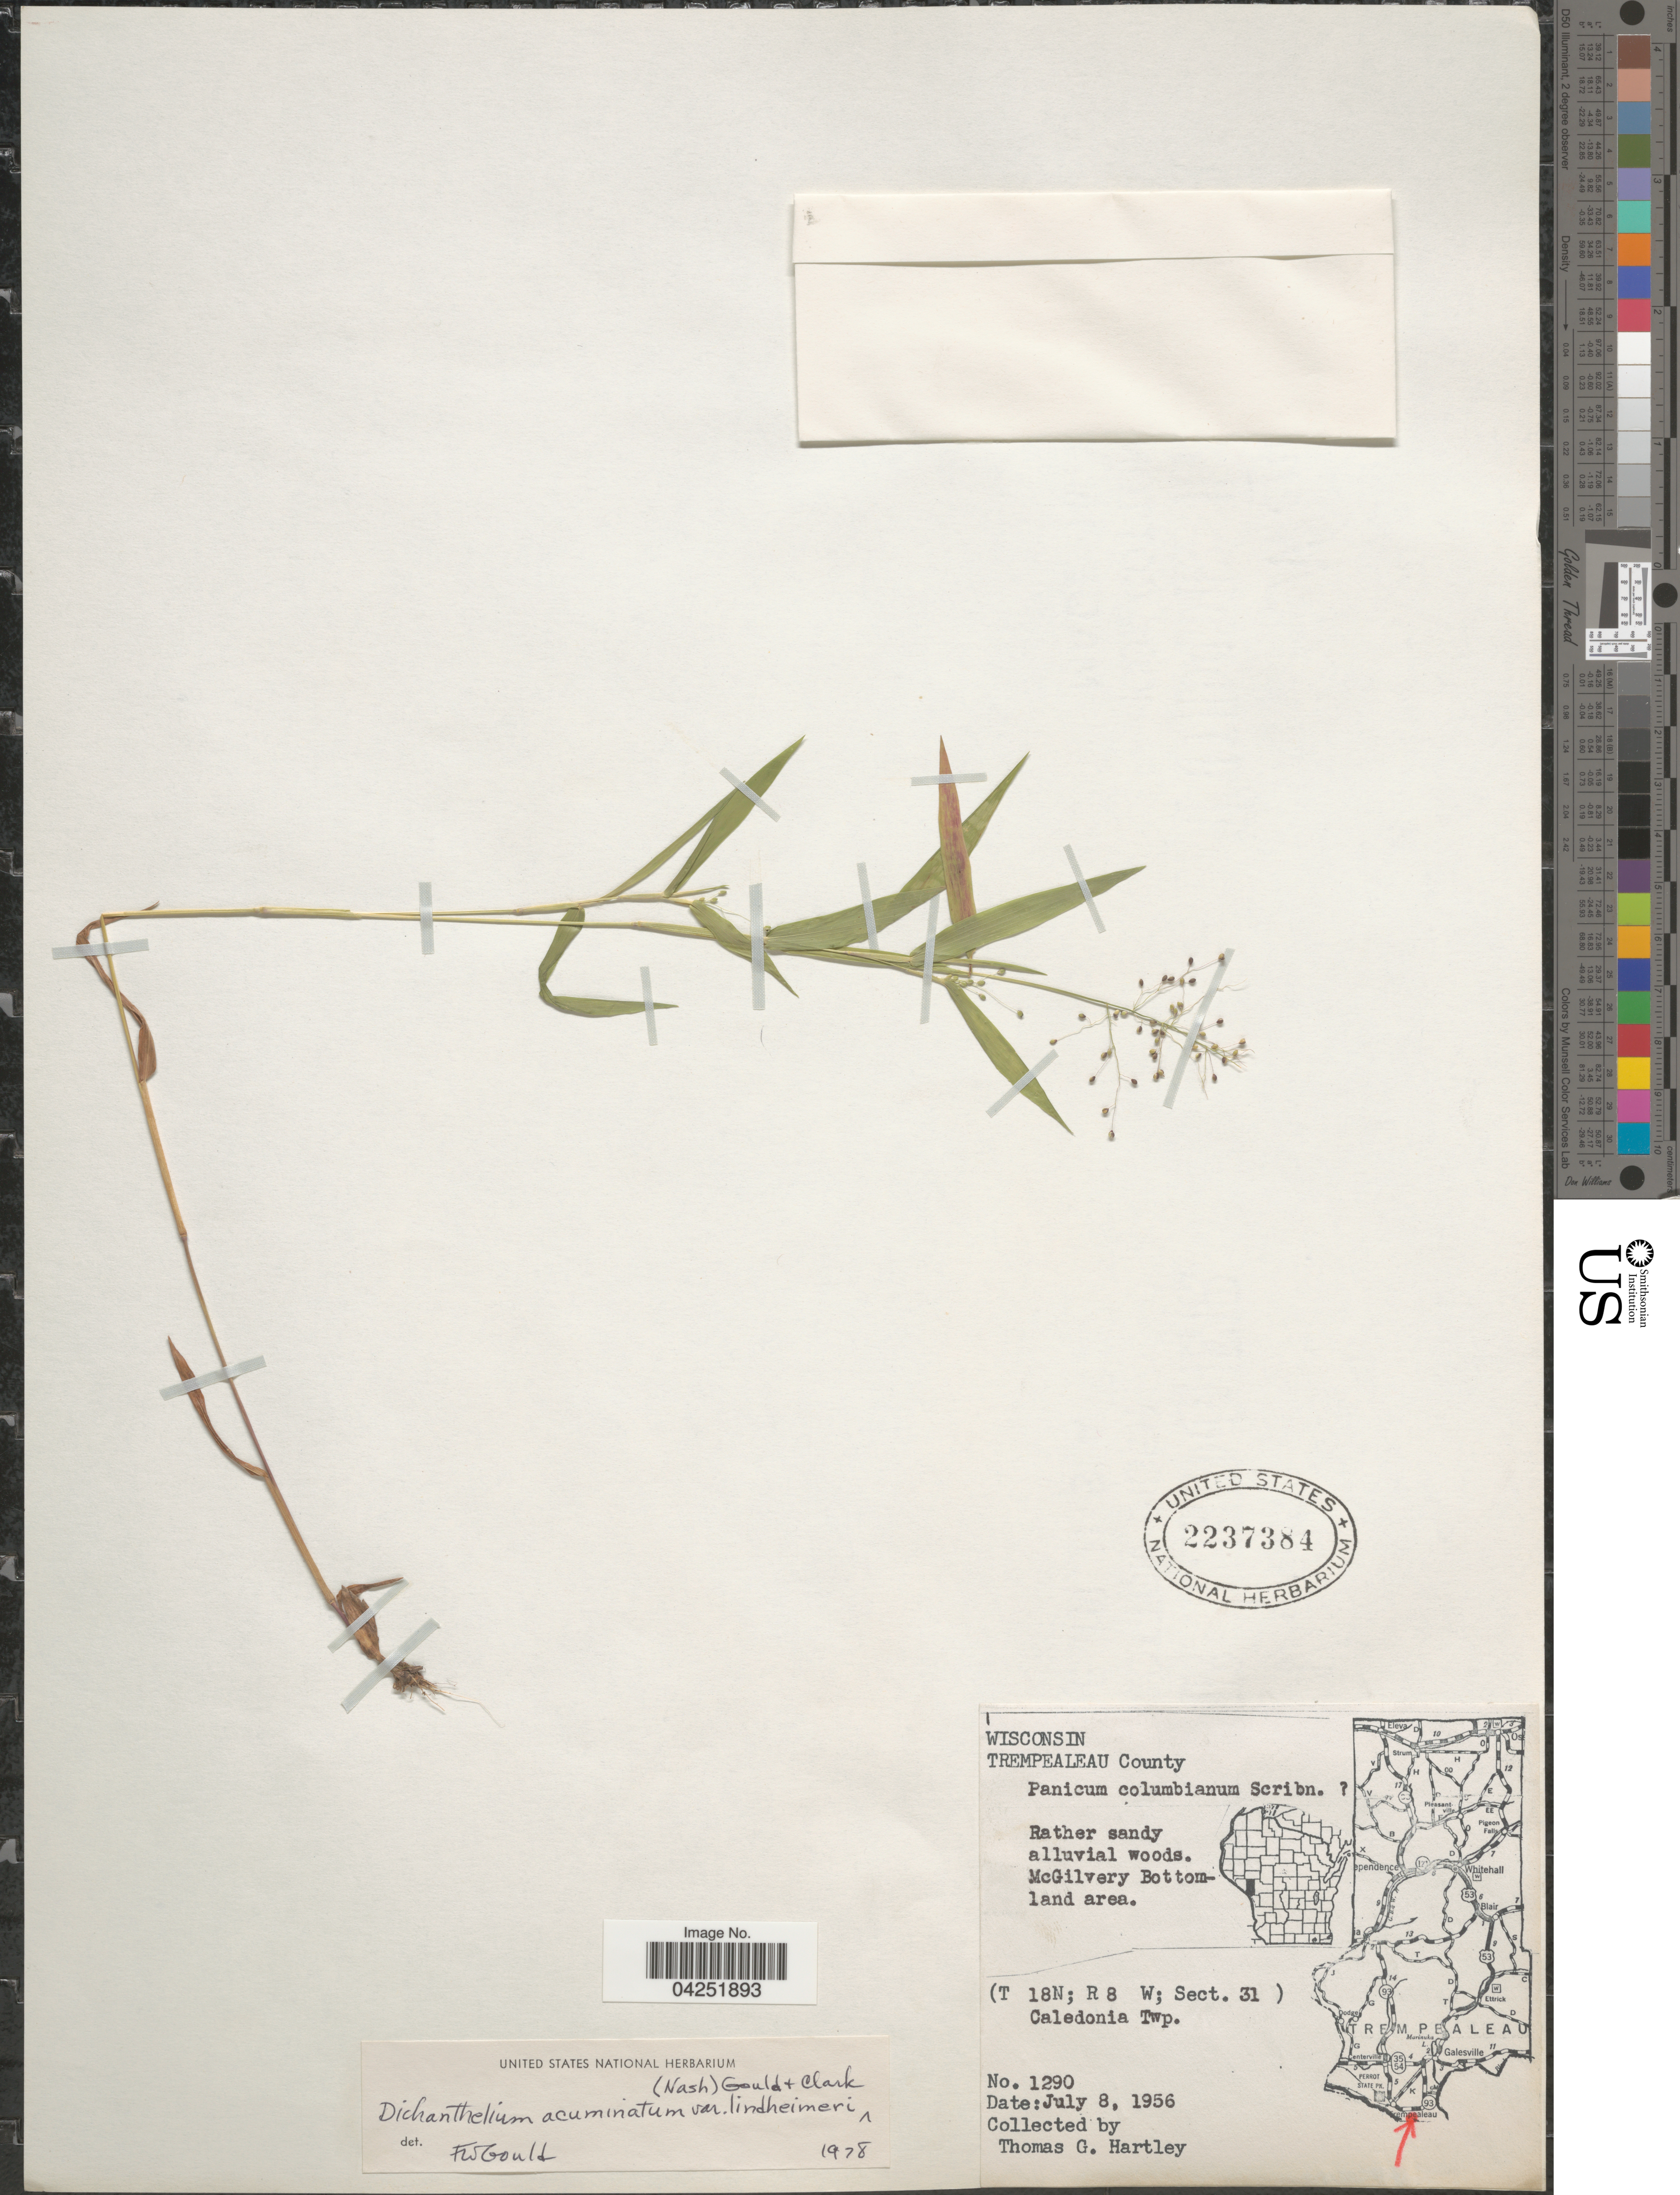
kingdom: Plantae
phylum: Tracheophyta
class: Liliopsida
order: Poales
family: Poaceae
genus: Dichanthelium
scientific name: Dichanthelium acuminatum var. lindheimeri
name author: (Nash) Gould & C.A. Clark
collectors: T. G. Hartley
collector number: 1290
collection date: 1956-07-08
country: United States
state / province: Wisconsin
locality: Trempealeau County. Rather sandy alluvial woods. McGilvery Bottomland area. (T 18N; R 8 W; Sect. 31) Caledonia Twp.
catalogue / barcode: US 2237384